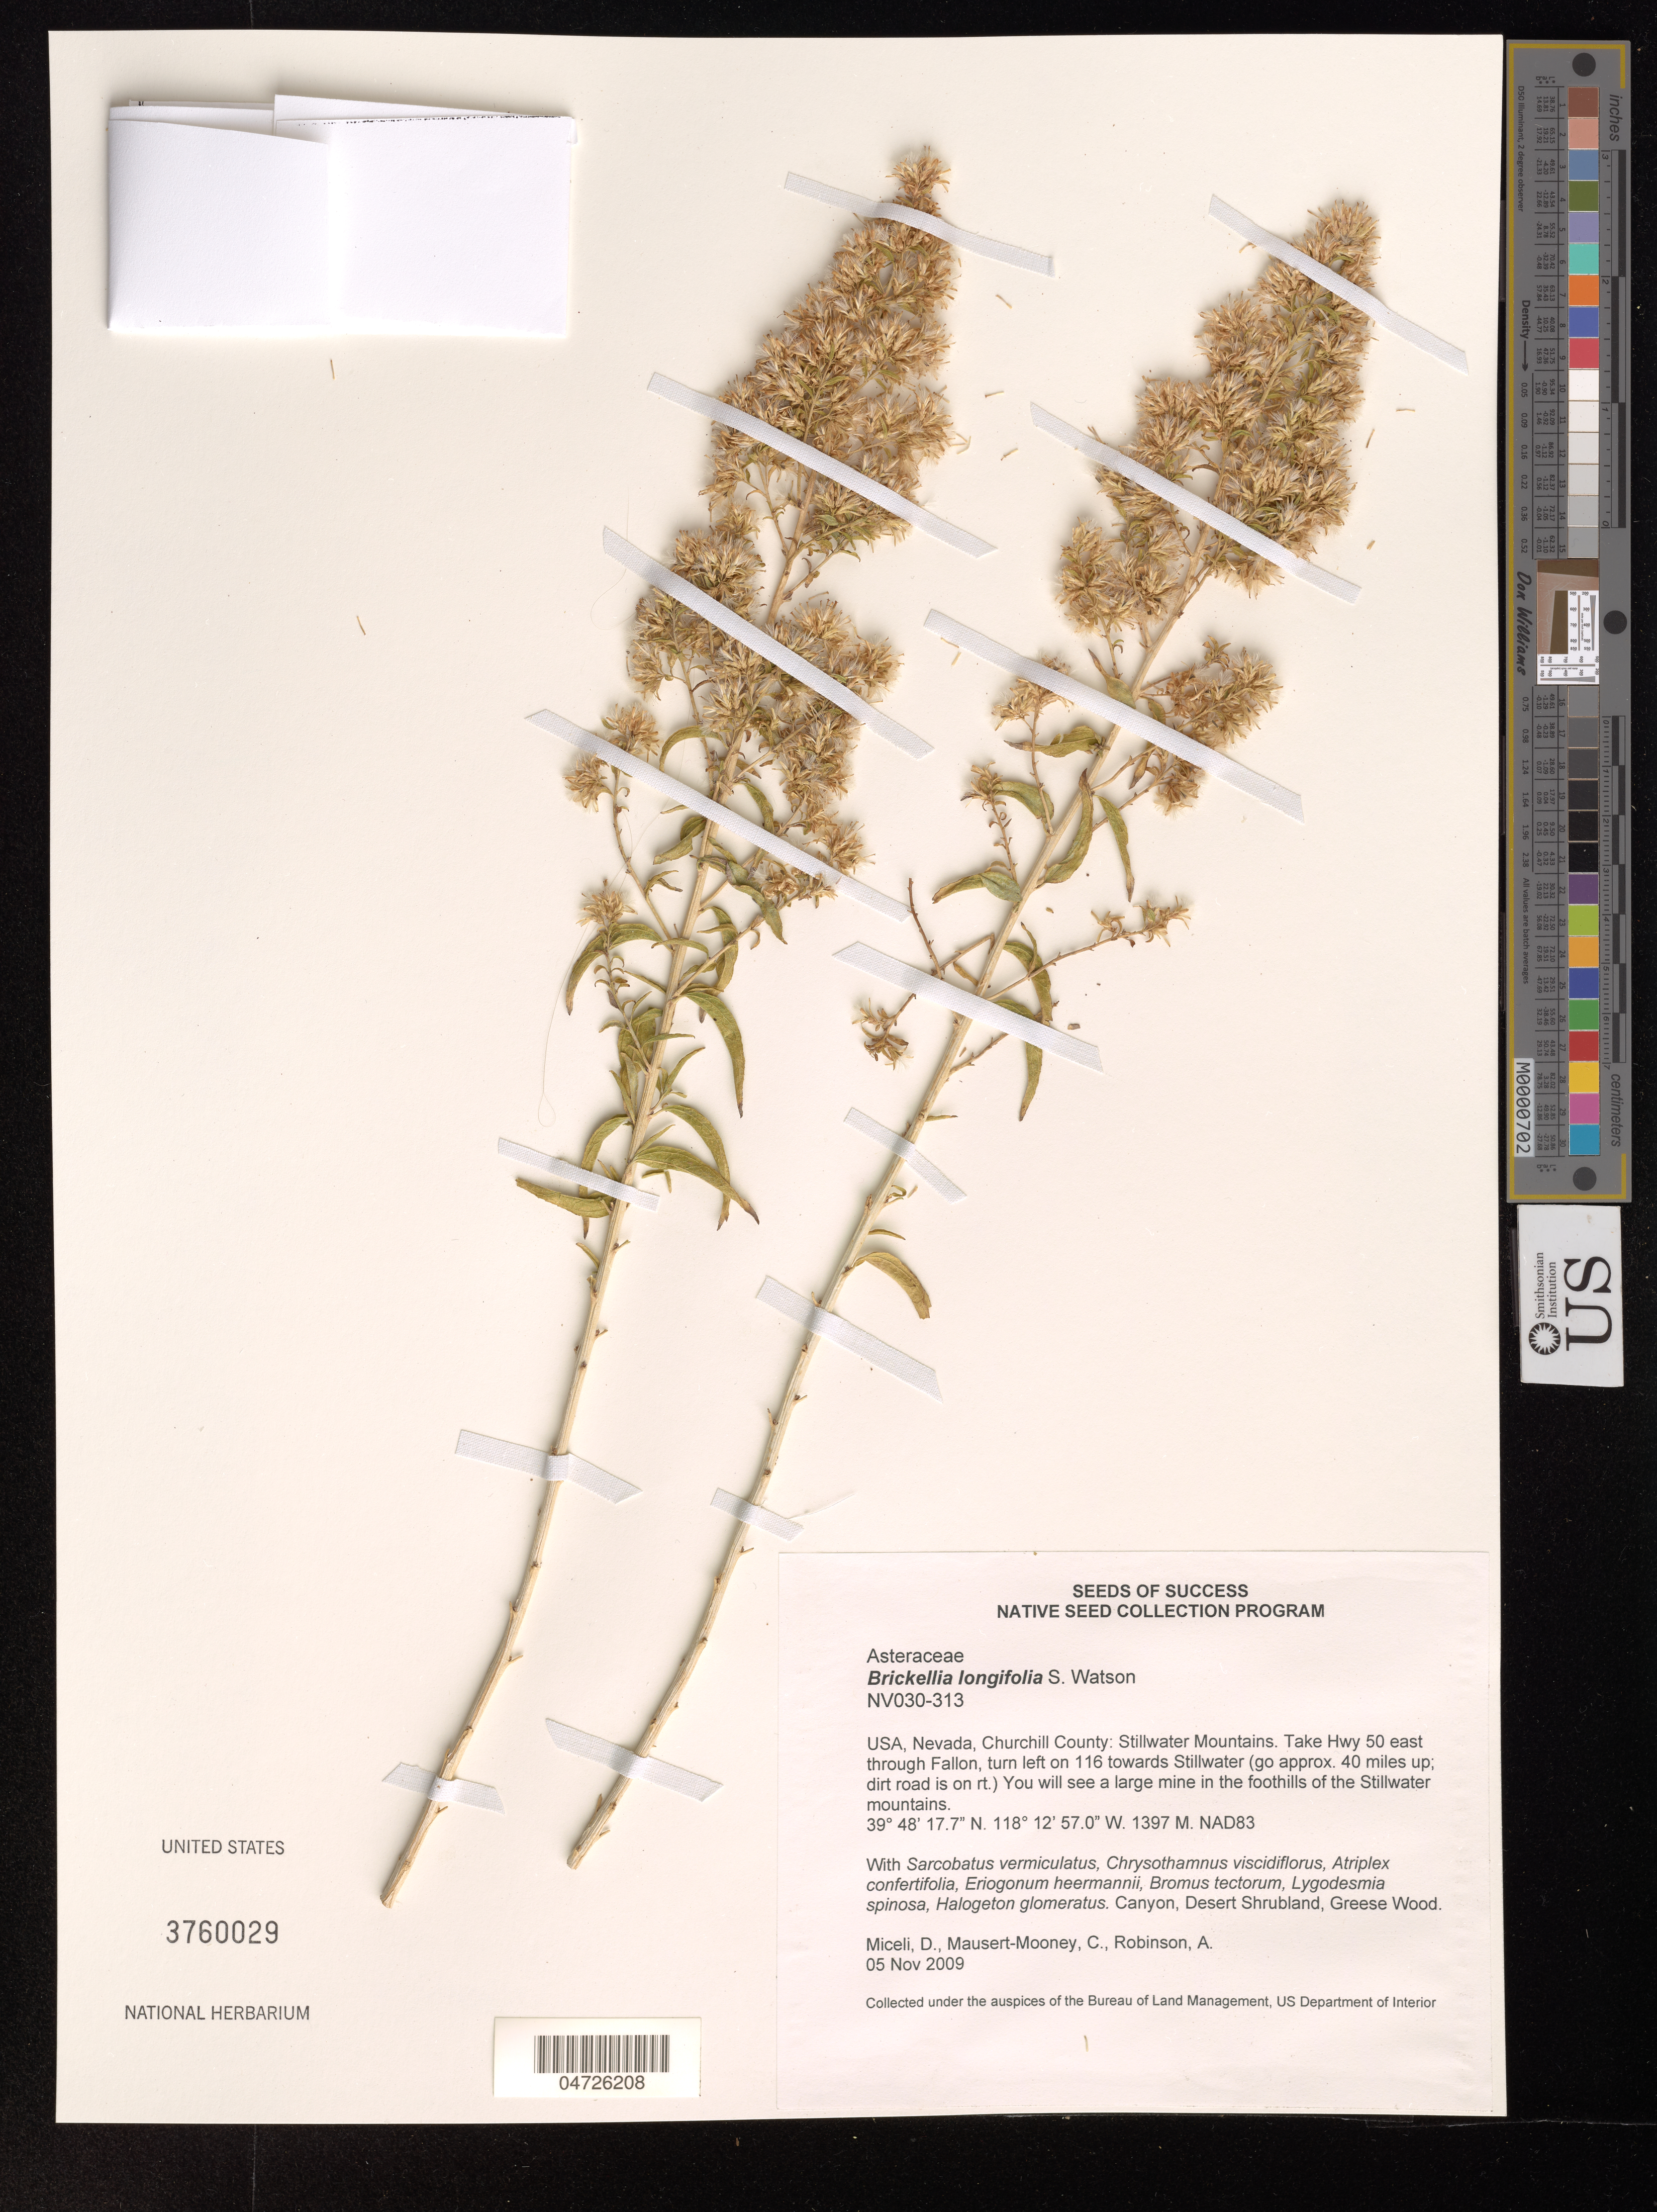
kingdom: Plantae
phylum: Tracheophyta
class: Magnoliopsida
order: Asterales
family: Asteraceae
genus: Brickellia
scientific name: Brickellia longifolia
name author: S. Watson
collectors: D. Miceli, C. Mausert-Mooney & A. Robinson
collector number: NV030-313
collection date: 2009-11-05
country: United States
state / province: Nevada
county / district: Churchill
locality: Churchill County: Stillwater Mountains. Take Hwy 50 east through Fallon, turn left on 116 towards Stillwater (go approx. 40 miles up; dirt road is on rt.) You will see a large mine in the foothills of the Stillwater mountains. NAD83.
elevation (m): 1397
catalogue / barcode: US 3760029